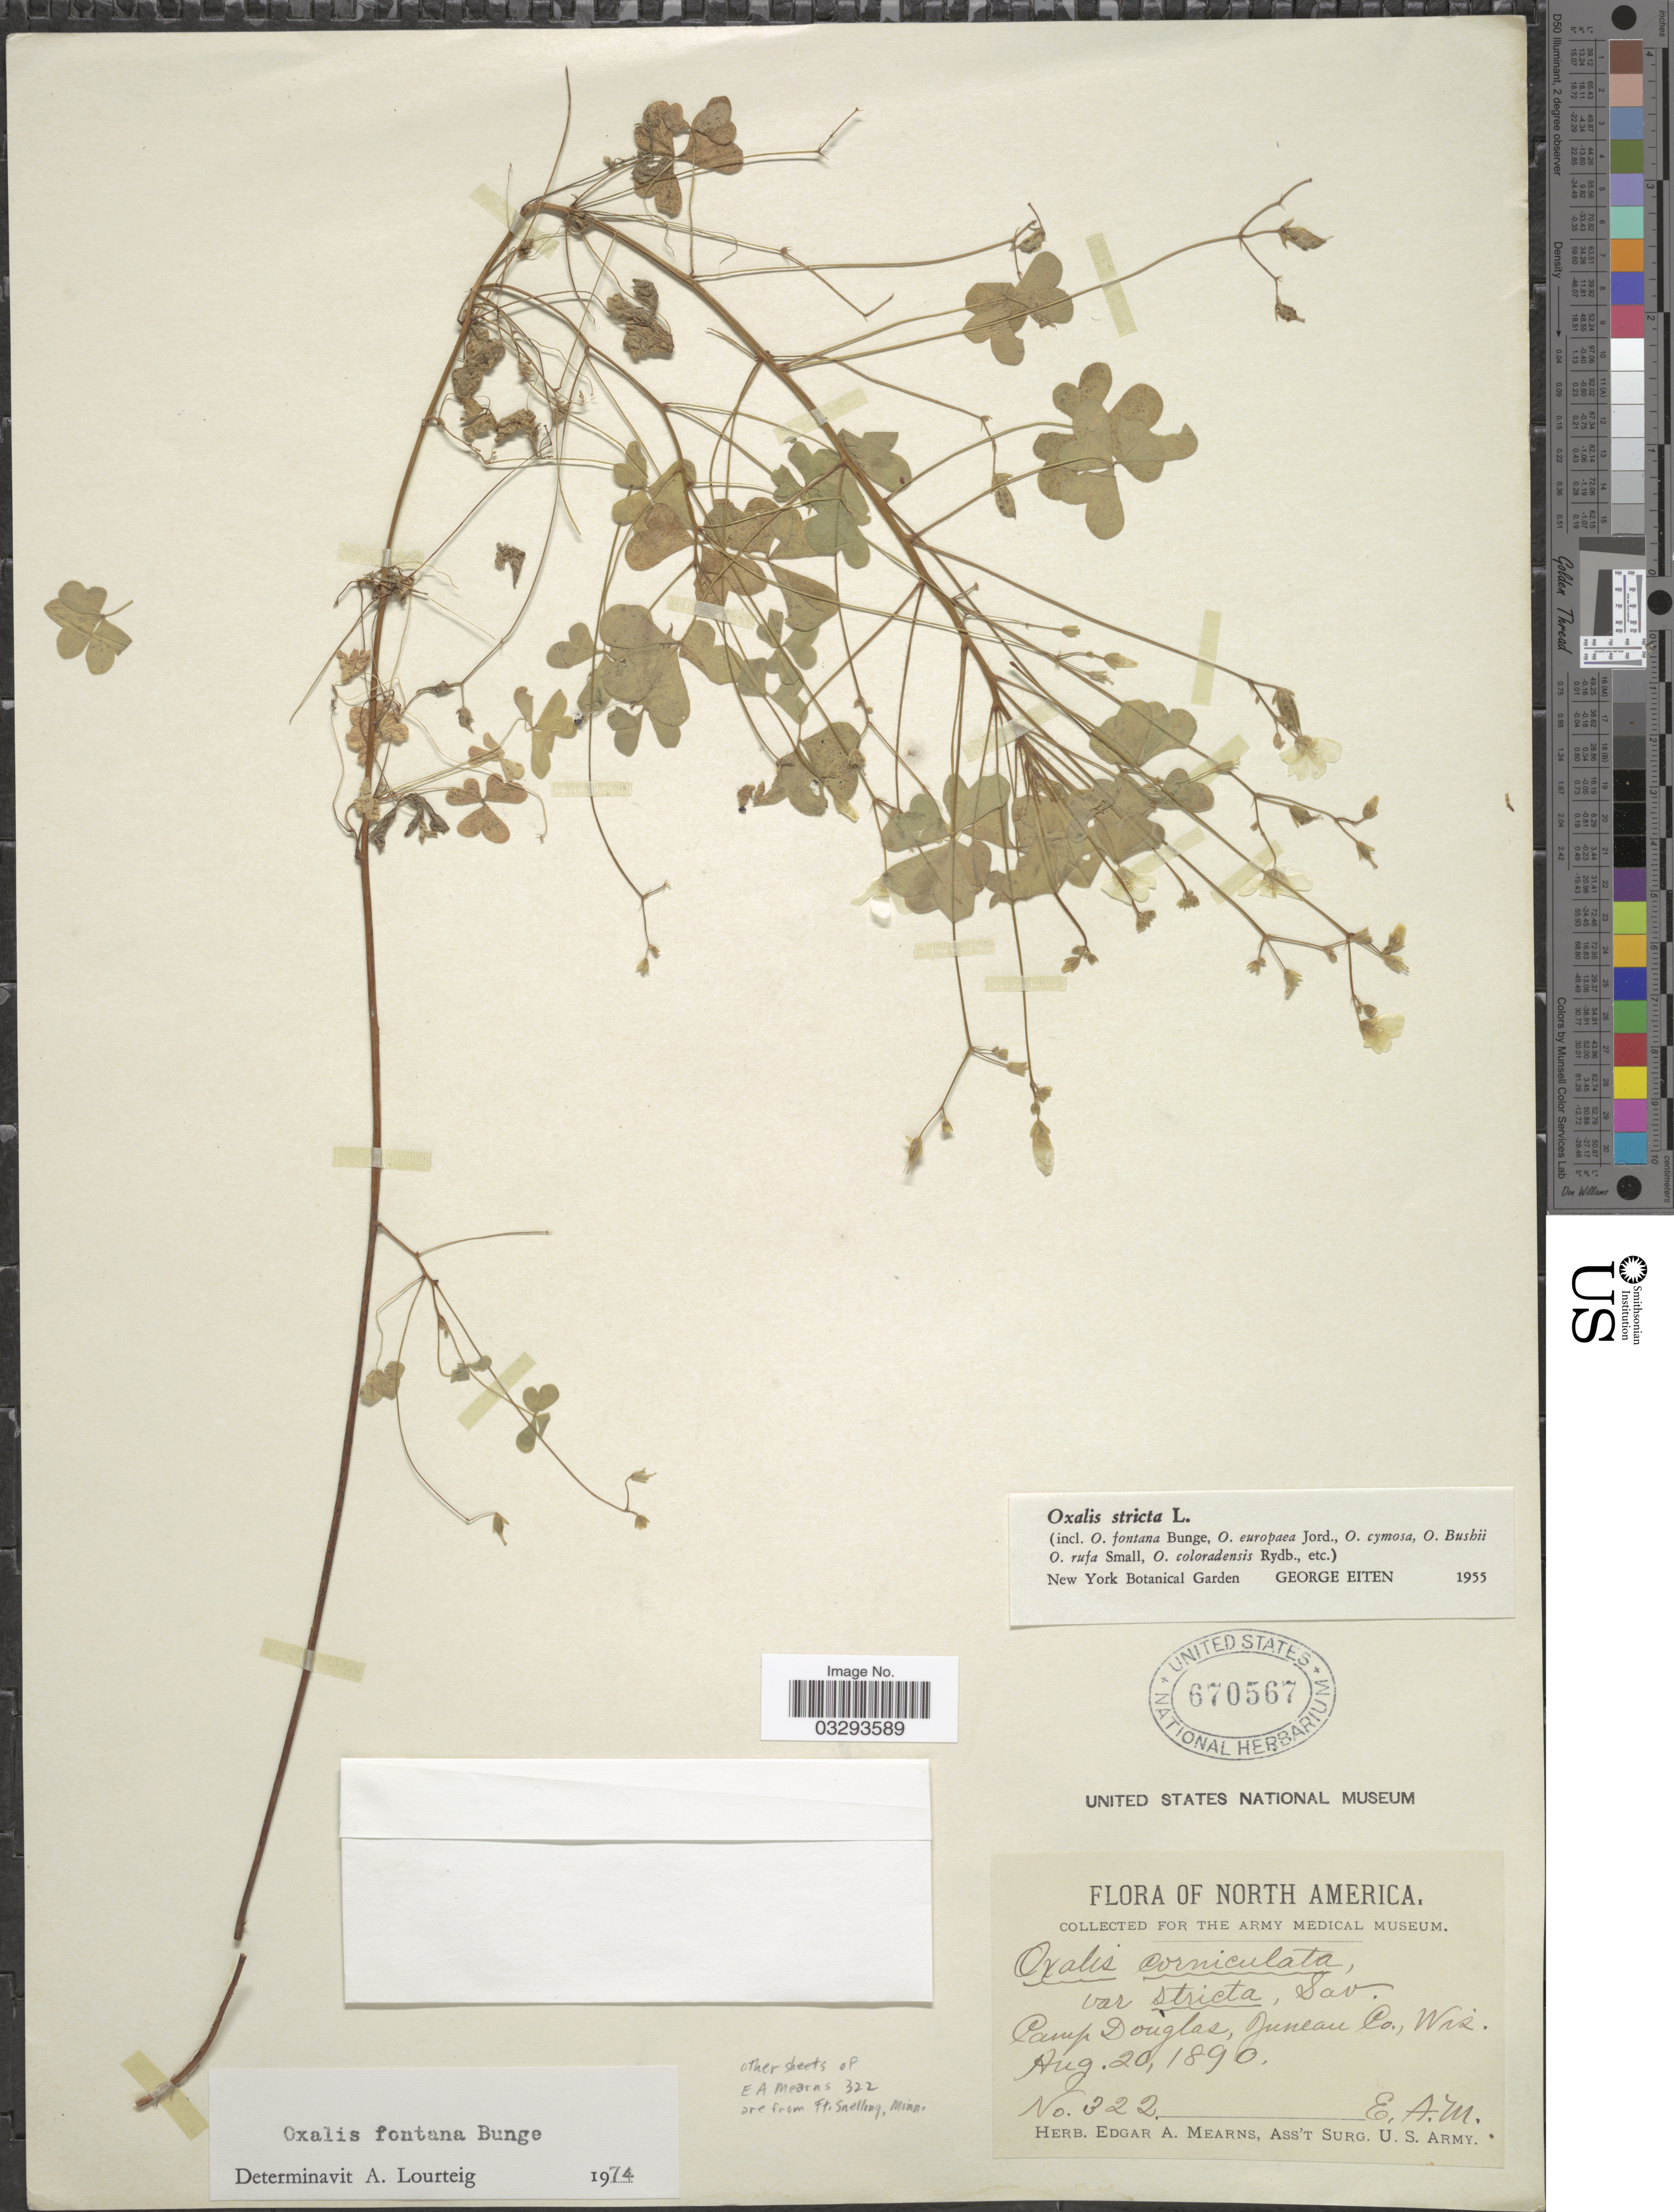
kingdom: Plantae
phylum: Tracheophyta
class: Magnoliopsida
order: Oxalidales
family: Oxalidaceae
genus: Oxalis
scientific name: Oxalis fontana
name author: Bunge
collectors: E. A. Mearns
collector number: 322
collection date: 1890-08-20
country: United States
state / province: Wisconsin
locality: Camp Douglas, Juneau Co.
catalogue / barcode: US 670567